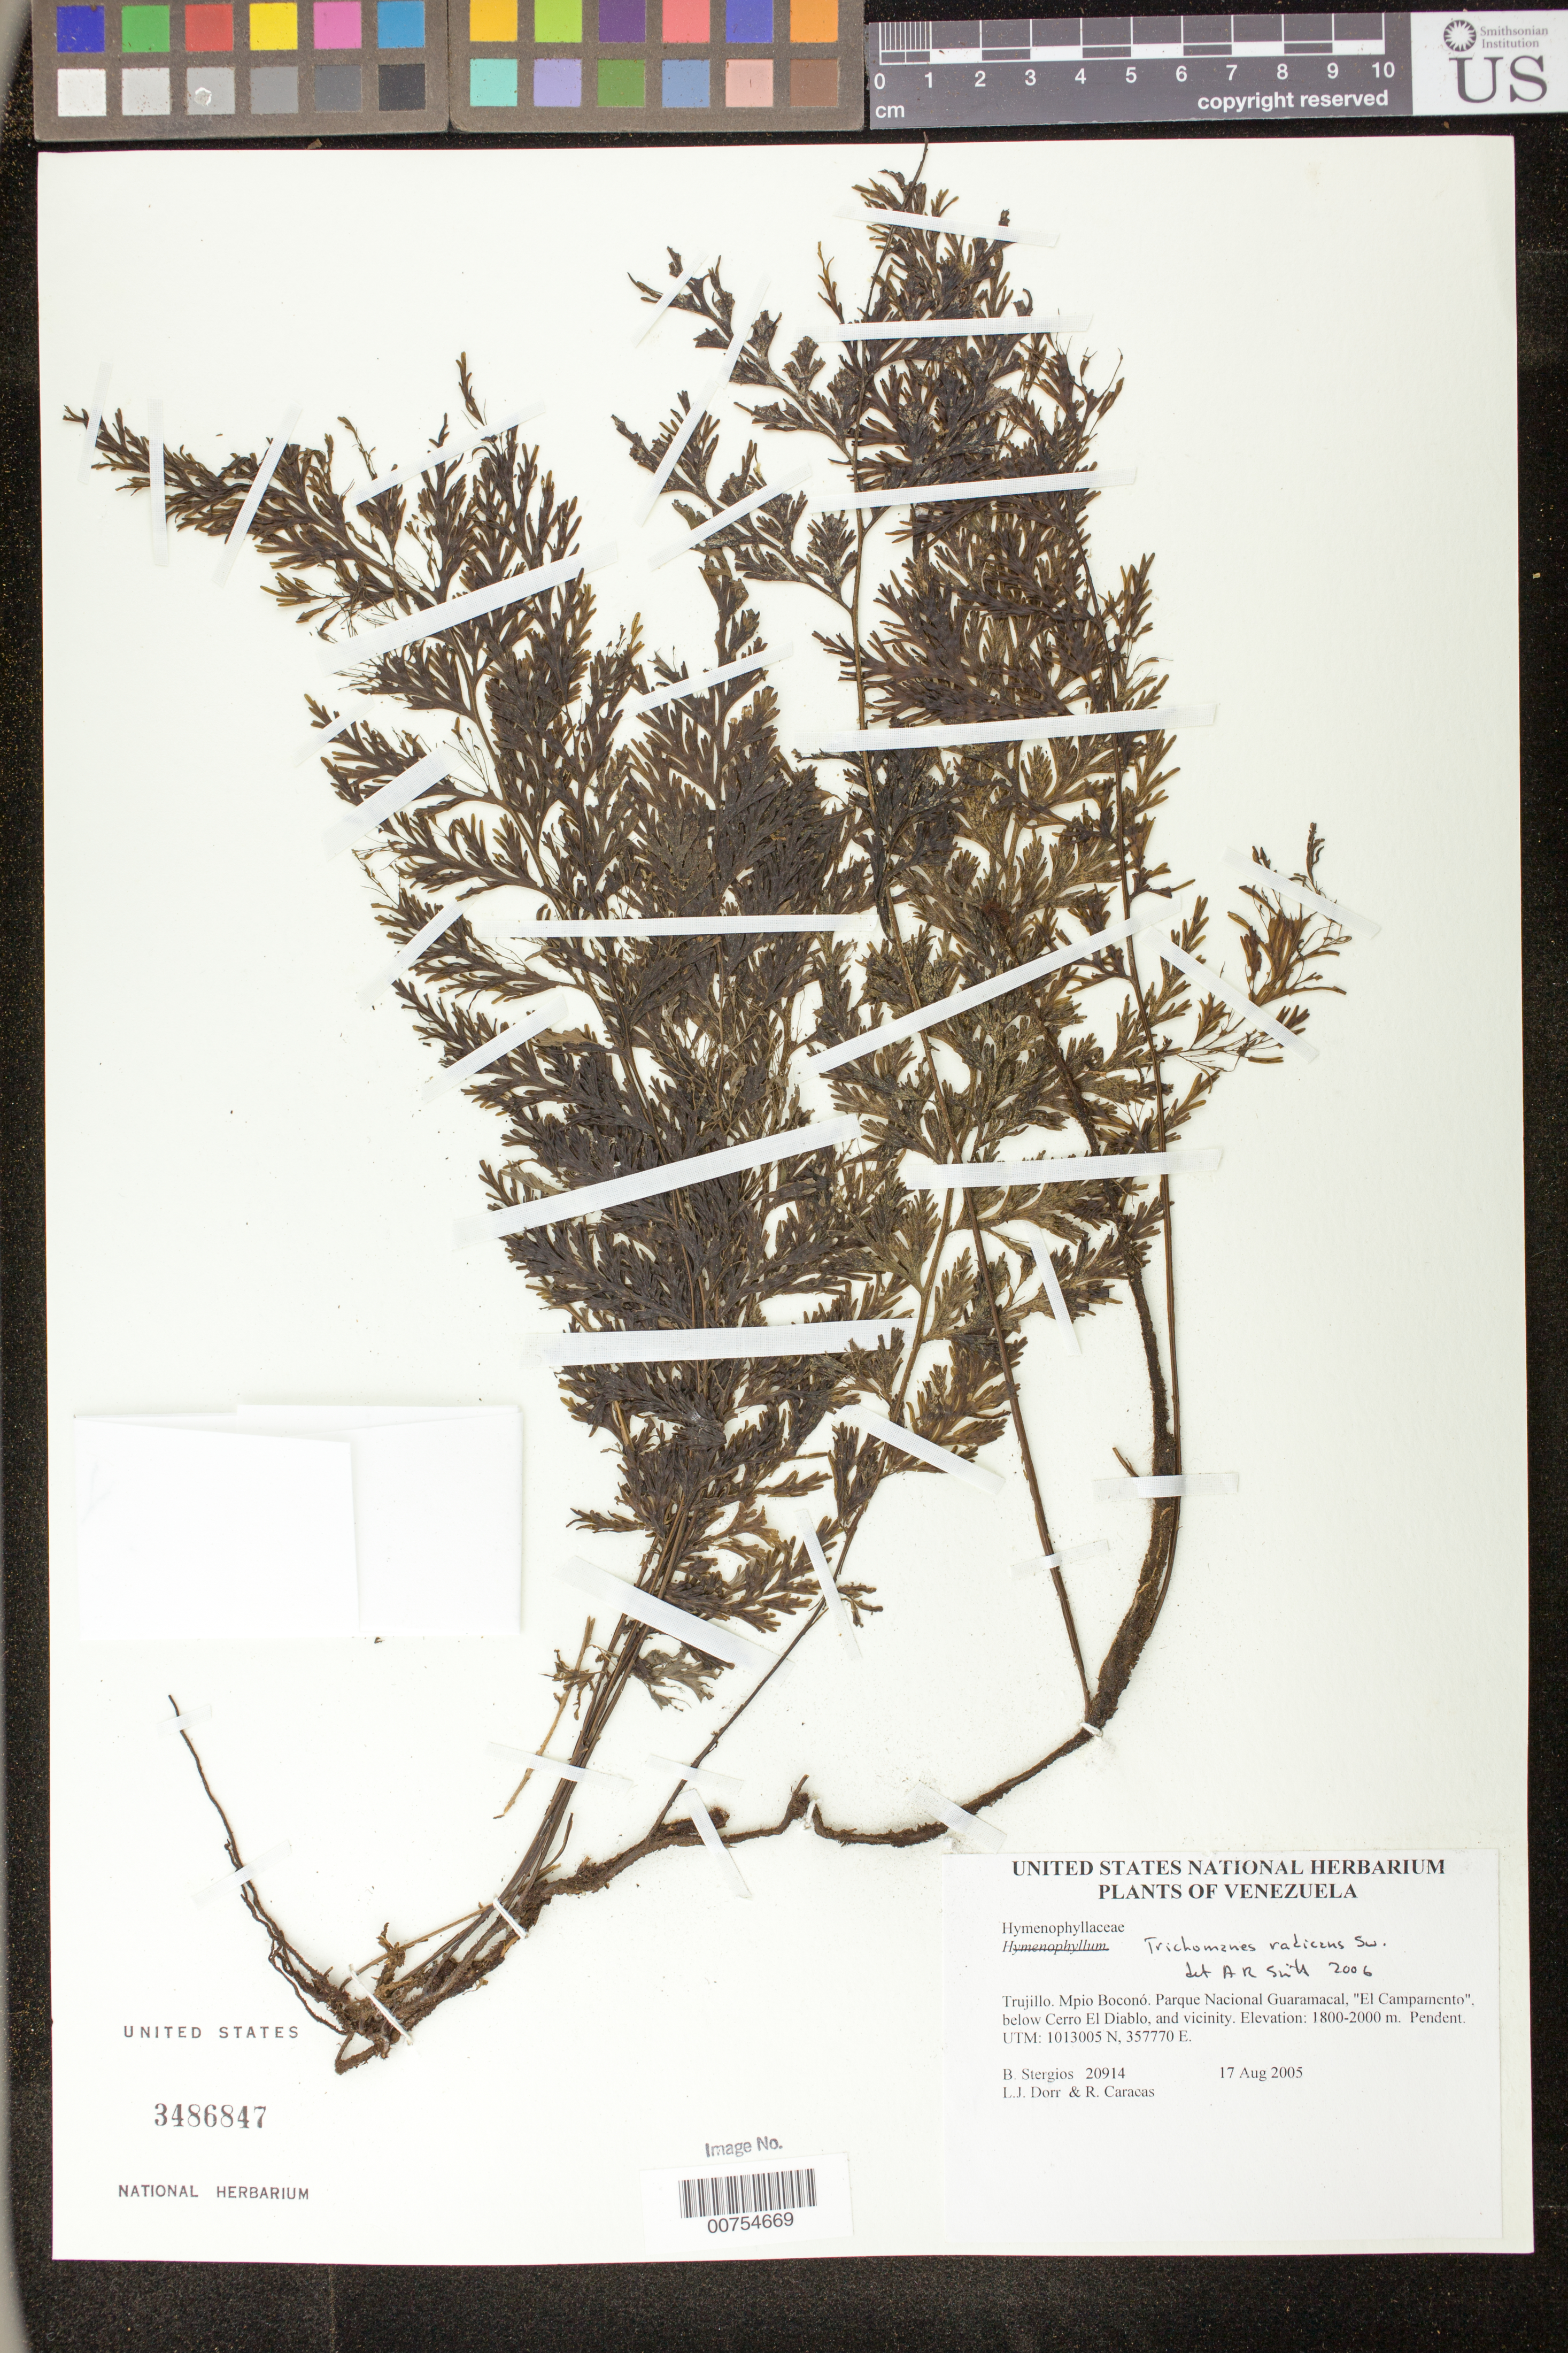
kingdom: Plantae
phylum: Tracheophyta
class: Polypodiopsida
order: Hymenophyllales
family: Hymenophyllaceae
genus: Trichomanes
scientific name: Trichomanes radicans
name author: Sw.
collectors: B. G. Stergios, L. J. Dorr & R. Caracas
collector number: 20914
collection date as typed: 17 Aug 2005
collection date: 2005-08-17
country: Venezuela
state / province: Trujillo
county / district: Boconó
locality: Parque Nacional Guaramacal, "El Campamento", below Cerro El Diablo, and vicinity.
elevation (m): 1800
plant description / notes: PORT, US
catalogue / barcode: US 3486847